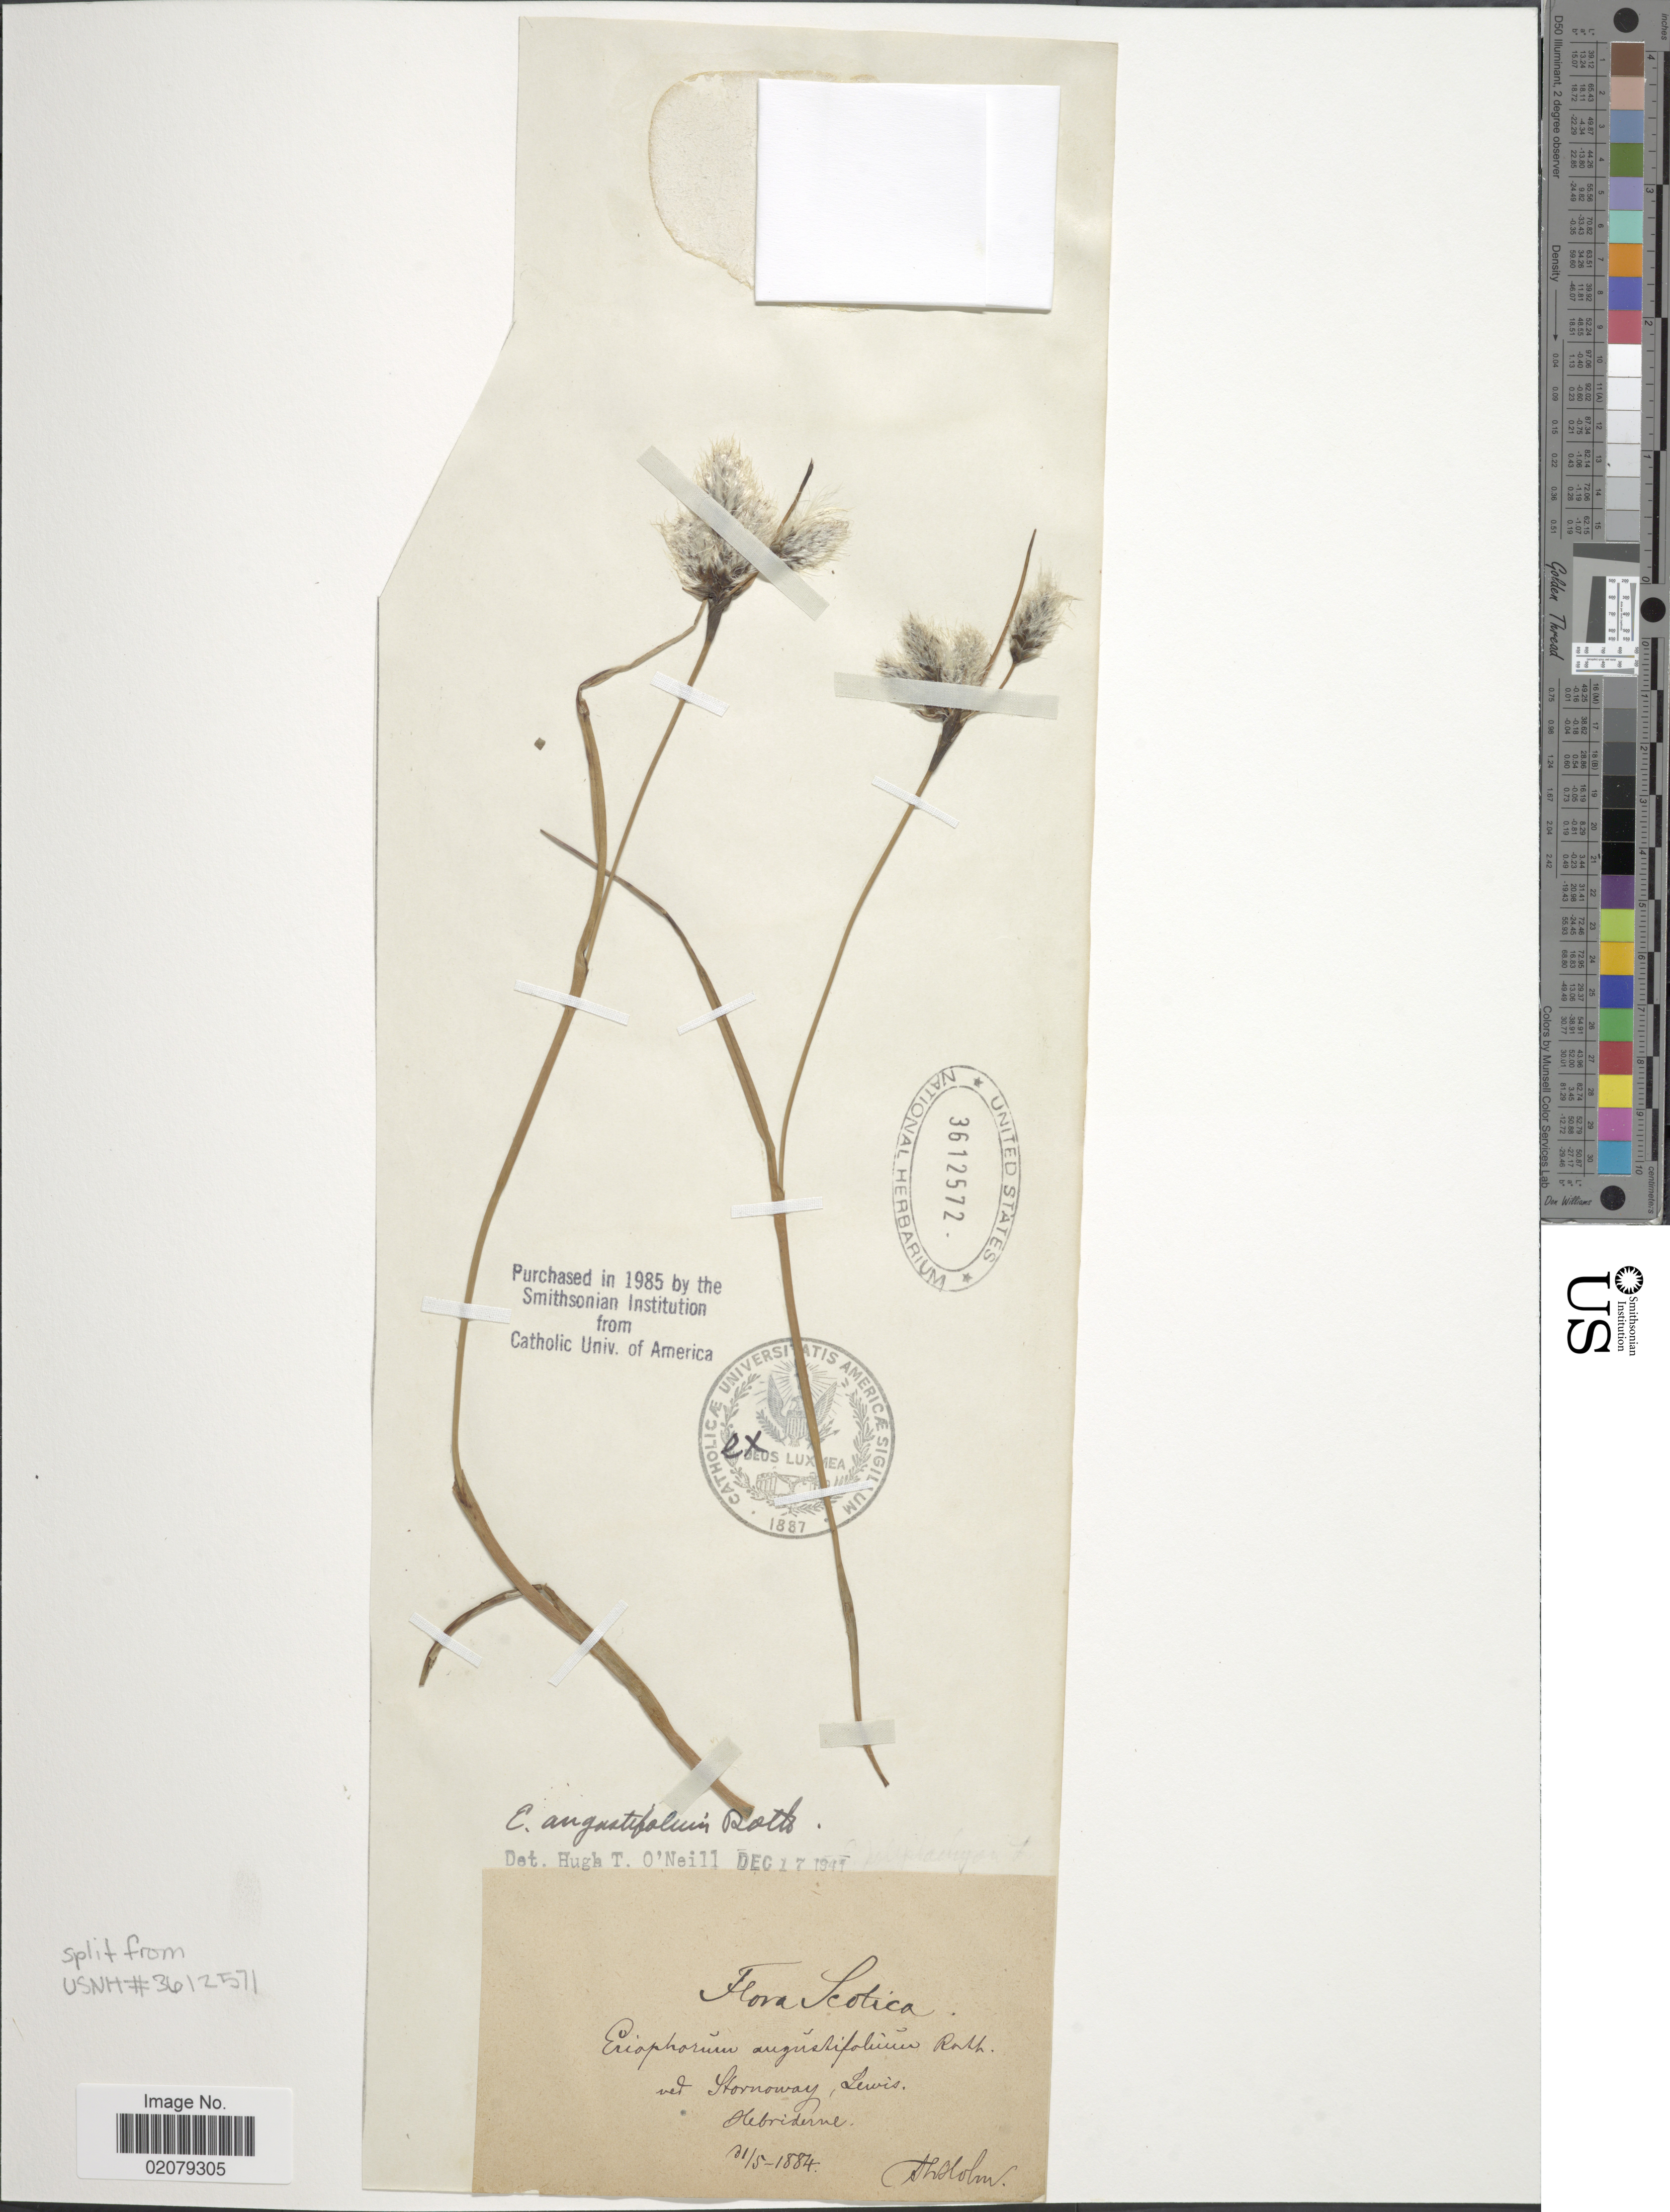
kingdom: Plantae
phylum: Tracheophyta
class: Liliopsida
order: Poales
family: Cyperaceae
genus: Eriophorum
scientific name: Eriophorum angustifolium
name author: Honck.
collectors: A. Blolm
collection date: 1884-05-31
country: United Kingdom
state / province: Scotland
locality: Stornoway, Lewis, Hebridean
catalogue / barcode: US 3612572